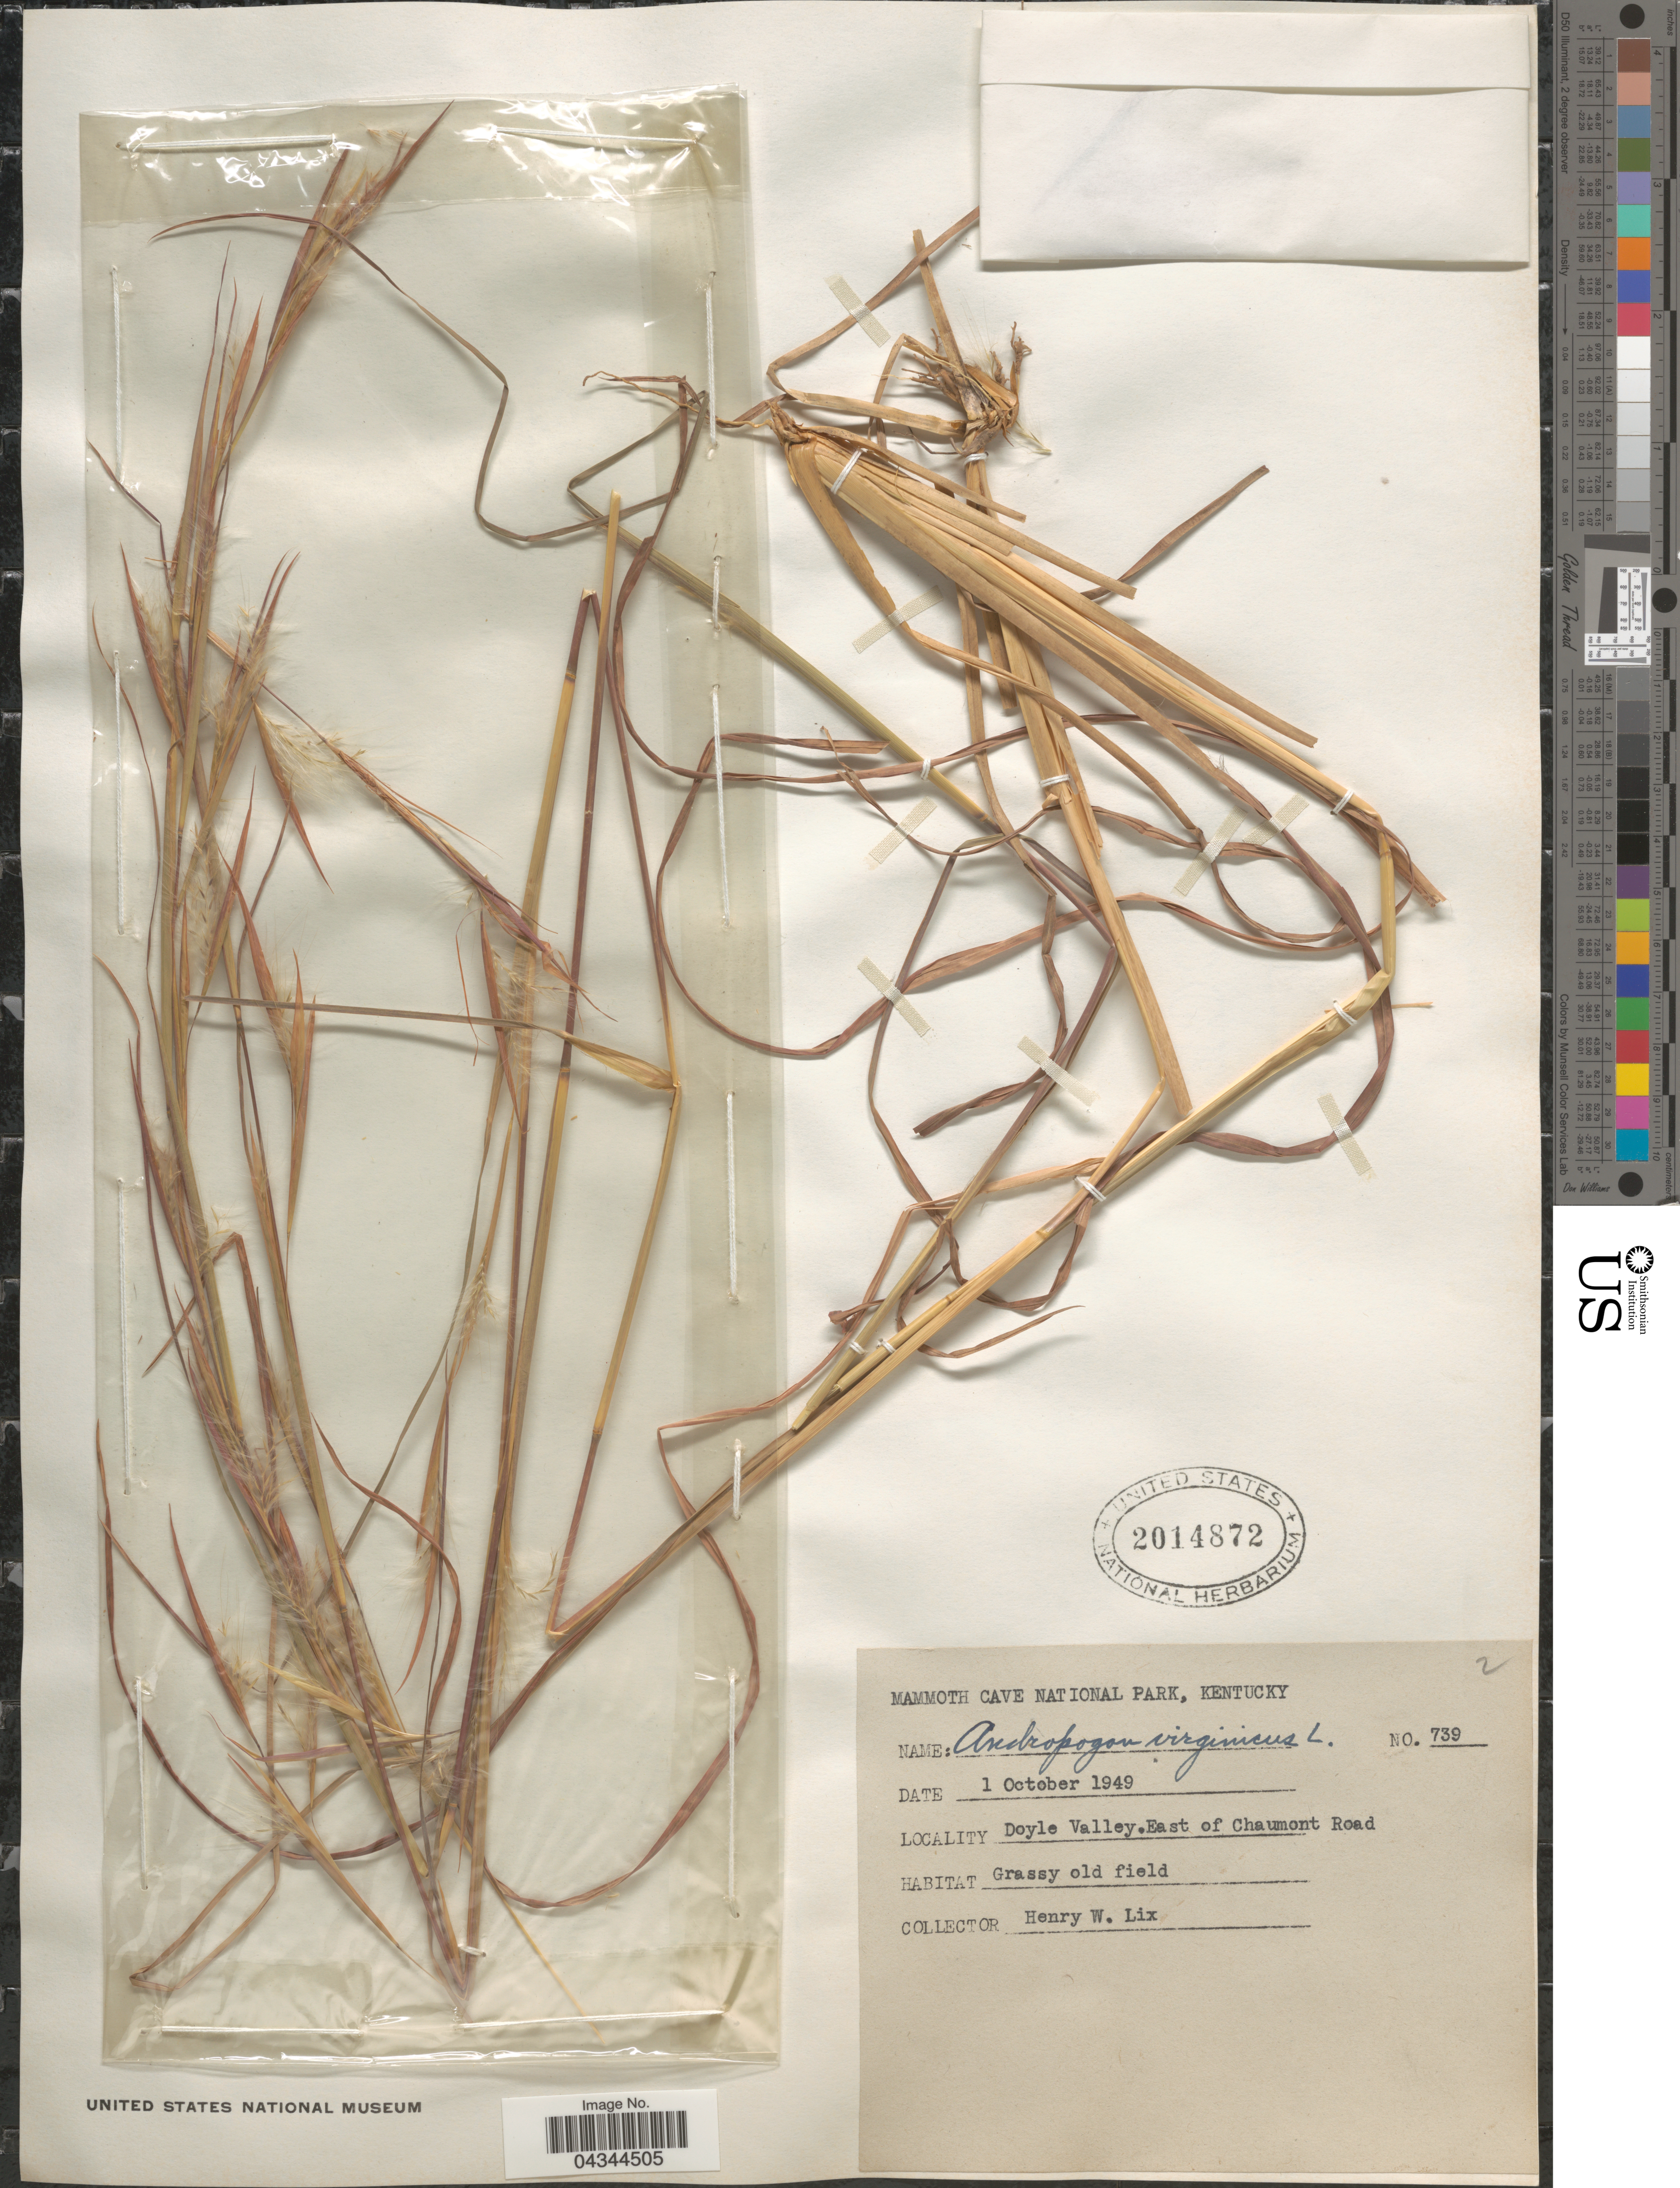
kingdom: Plantae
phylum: Tracheophyta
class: Liliopsida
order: Poales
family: Poaceae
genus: Andropogon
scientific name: Andropogon virginicus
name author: L.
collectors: H. W. Lix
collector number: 739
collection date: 1949-10-01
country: United States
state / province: Kentucky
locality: Mammoth Cave National Park. Doyle Valley.East of Chaumont Road.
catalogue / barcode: US 2014872